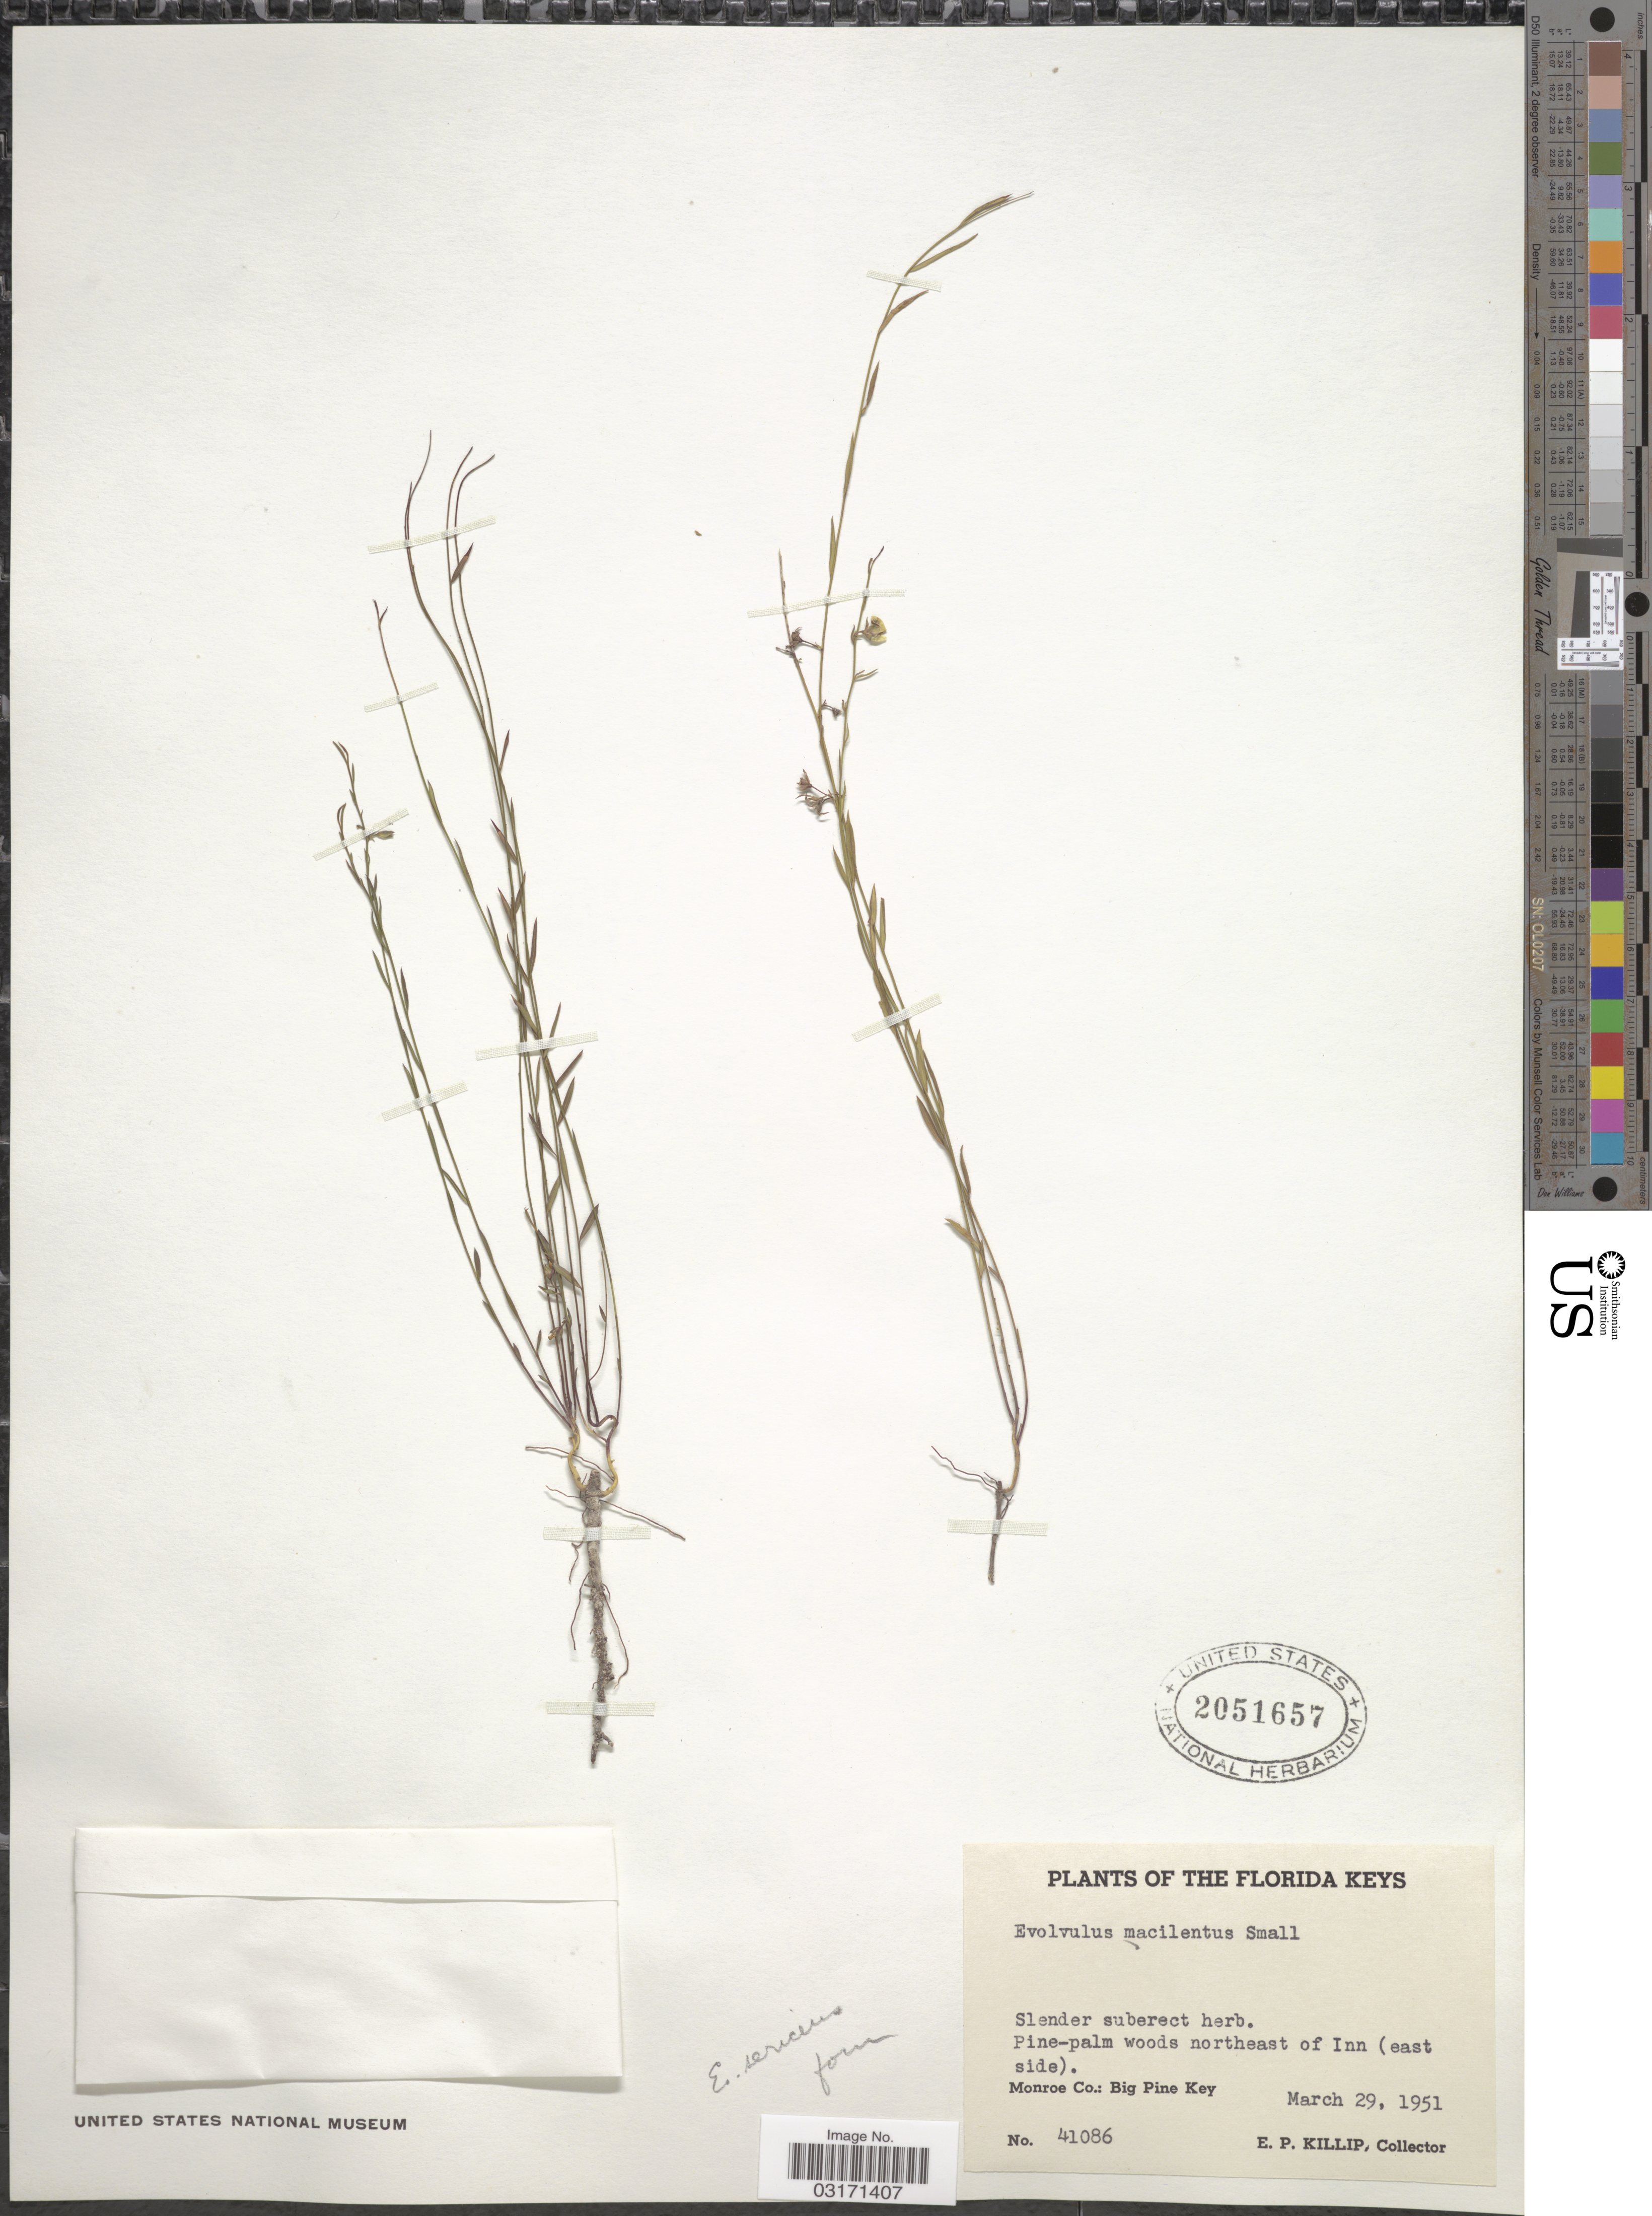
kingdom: Plantae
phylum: Tracheophyta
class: Magnoliopsida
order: Solanales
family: Convolvulaceae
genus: Evolvulus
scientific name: Evolvulus sericeus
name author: Sw.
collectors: E. P. Killip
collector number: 41086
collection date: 1951-03-29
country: United States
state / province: Florida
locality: The Florida Keys, Pine-palm woods northeast of Inn (east side) Monroe Co.: Big Pine Key.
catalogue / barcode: US 2051657